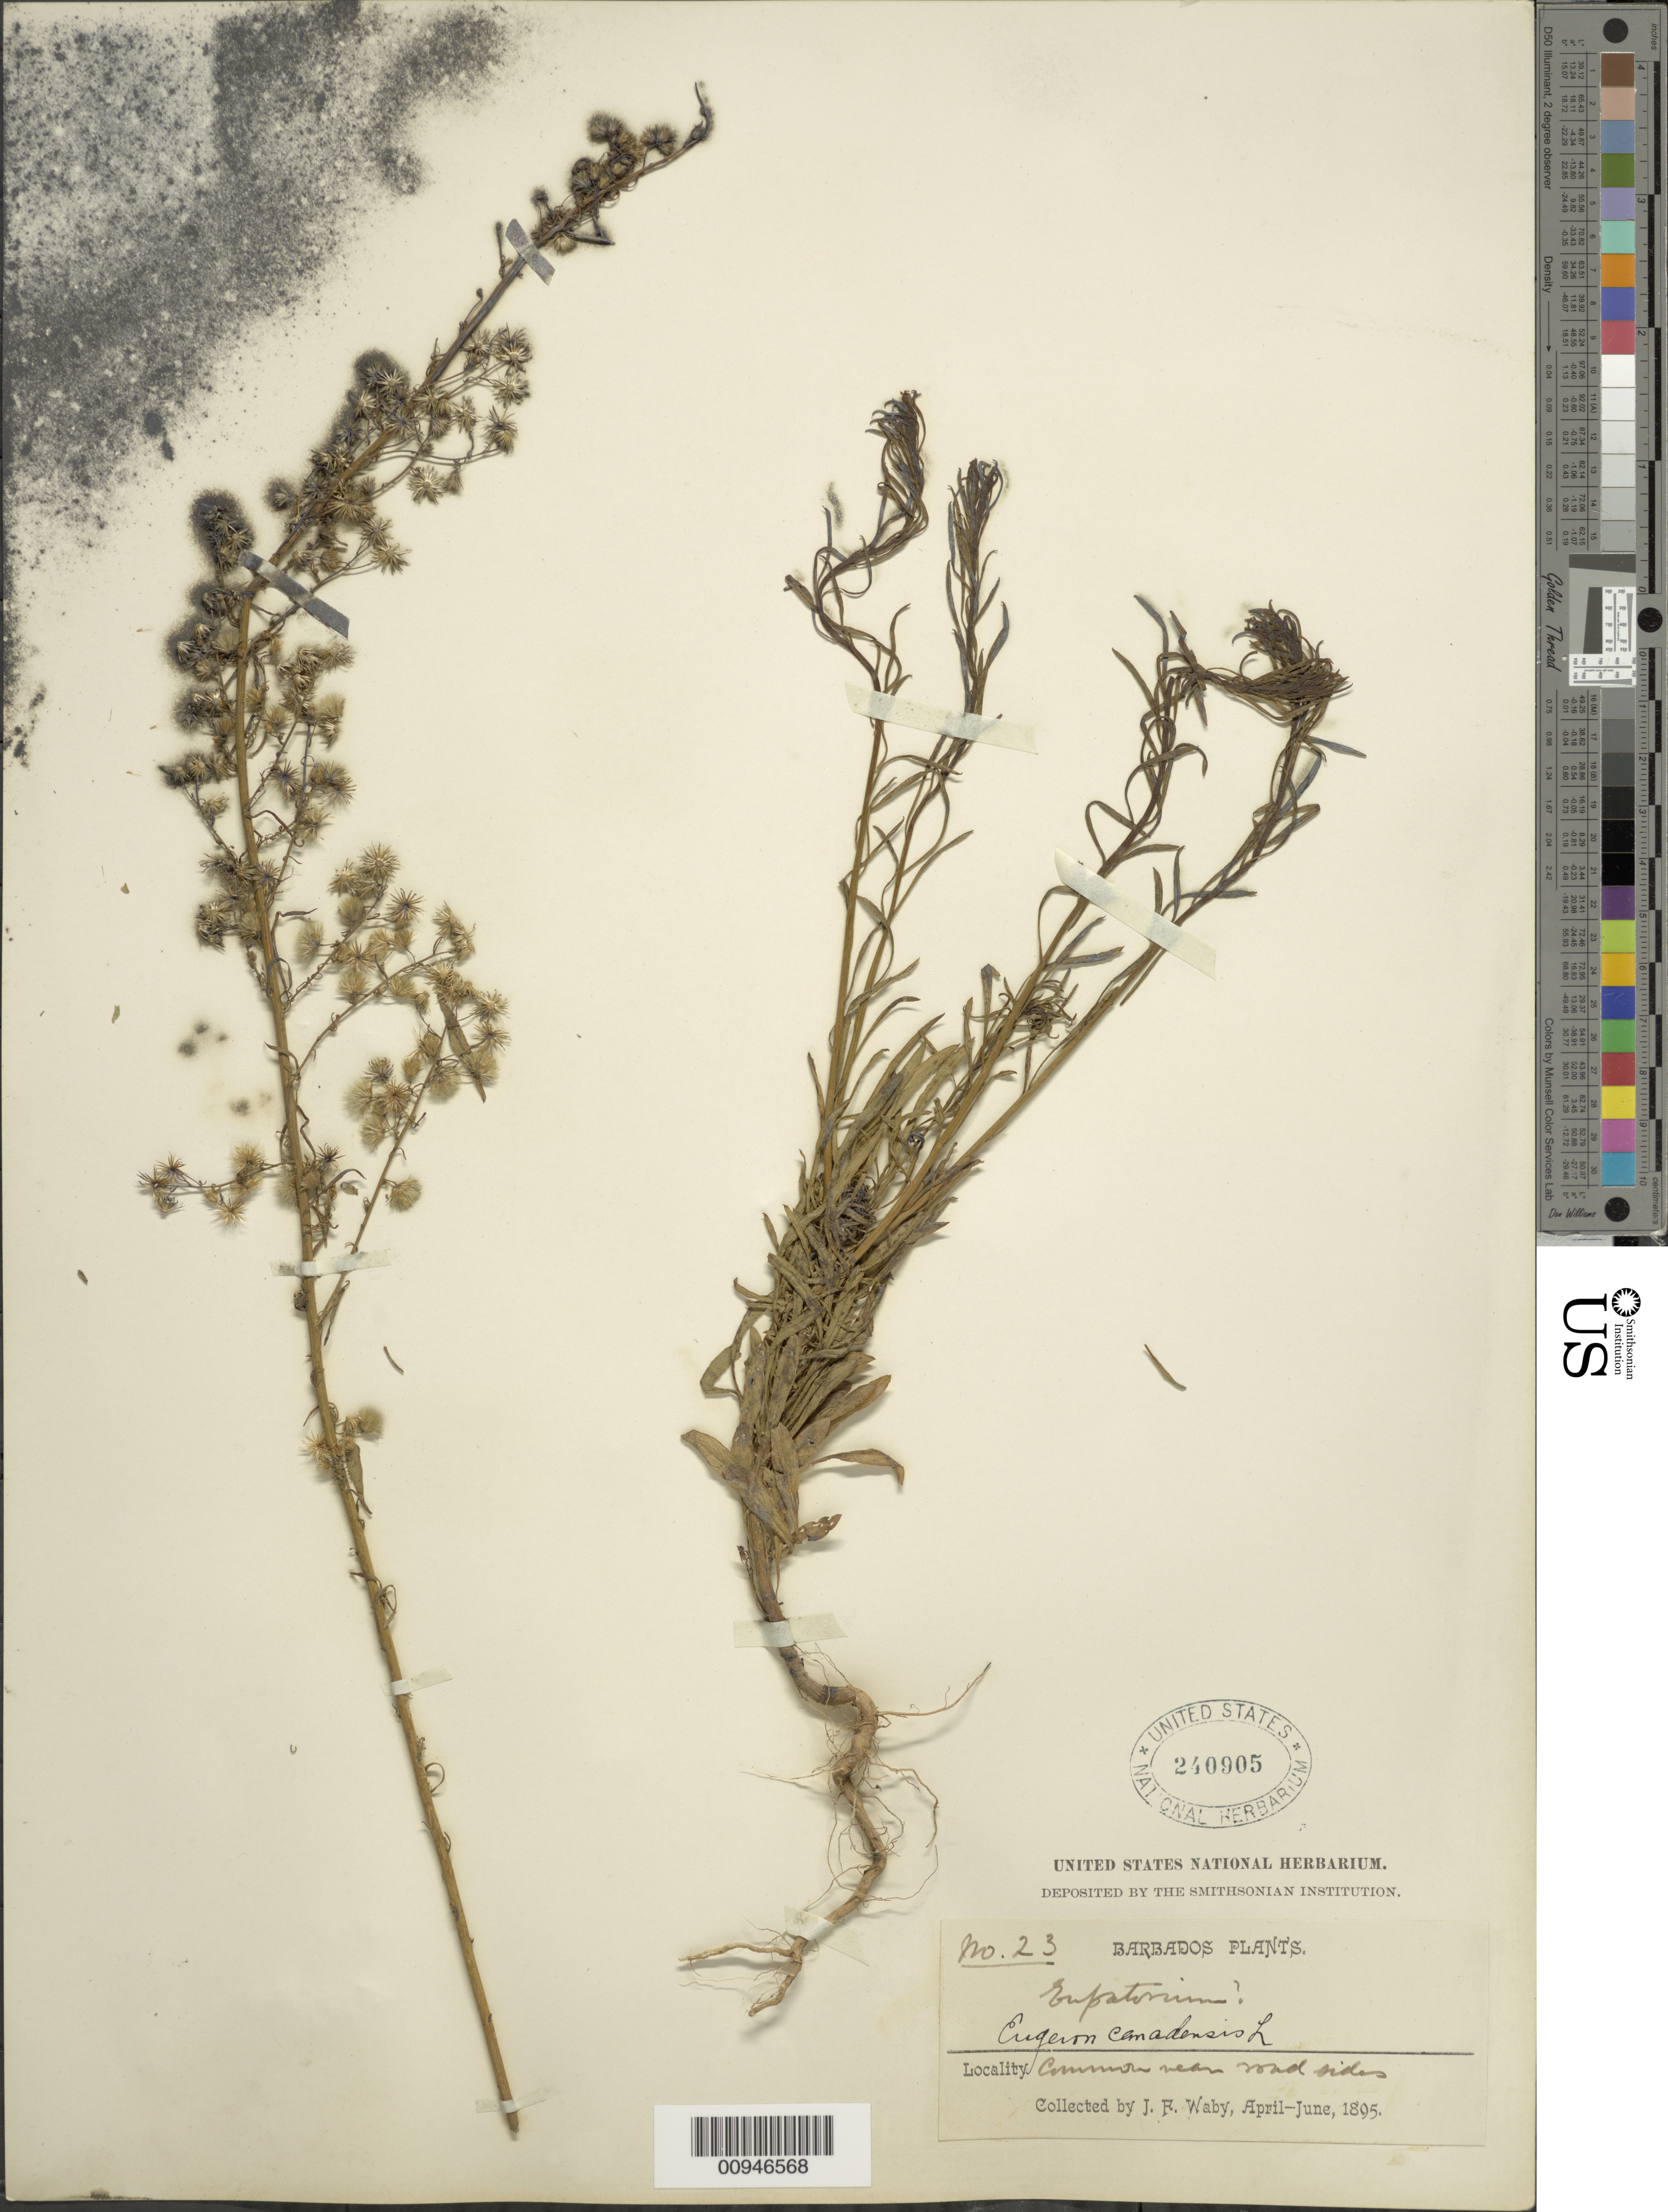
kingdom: Plantae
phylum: Tracheophyta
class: Magnoliopsida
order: Asterales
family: Asteraceae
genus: Conyza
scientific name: Conyza canadensis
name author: (L.) Cronq.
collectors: J. Waby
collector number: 23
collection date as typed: Apr 1895 to -- Jun 1895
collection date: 1895-04/1895-06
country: Barbados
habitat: Roadsides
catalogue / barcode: US 240905